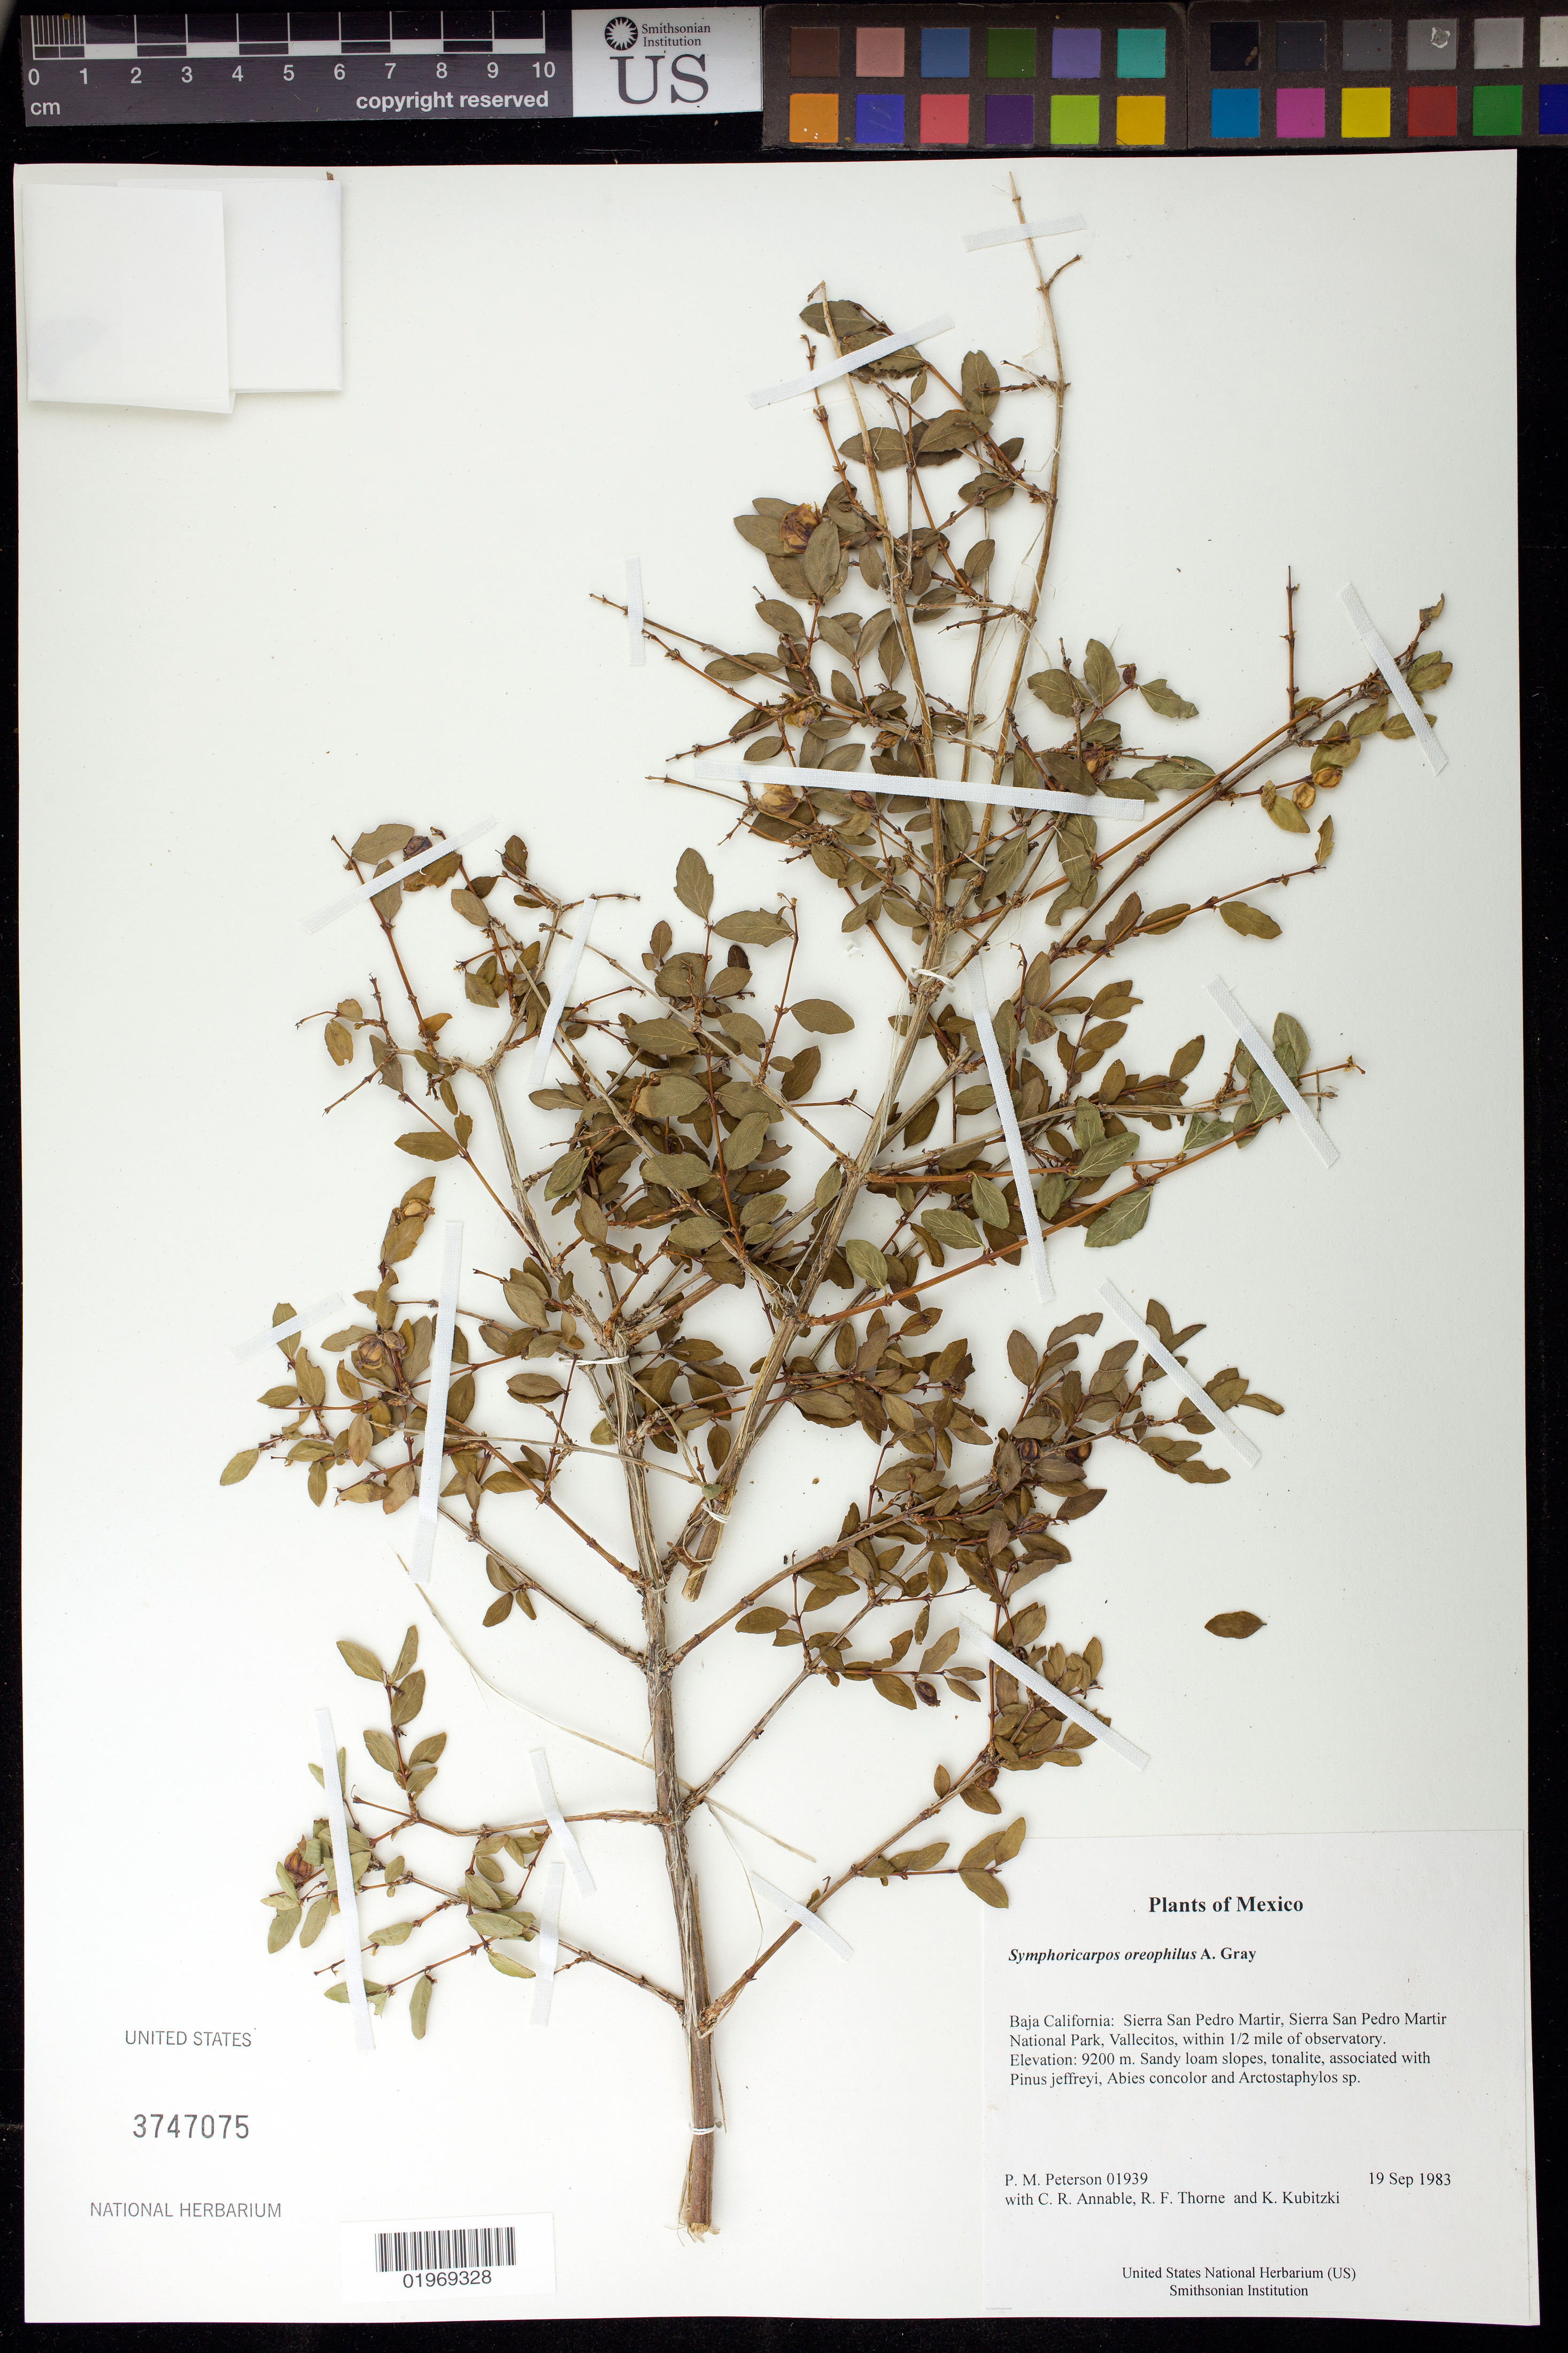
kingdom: Plantae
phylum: Tracheophyta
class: Magnoliopsida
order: Dipsacales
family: Caprifoliaceae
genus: Symphoricarpos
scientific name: Symphoricarpos oreophilus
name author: A. Gray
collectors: P. M. Peterson, C. R. Annable, R. F. Thorne & K. Kubitzki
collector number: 01939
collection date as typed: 19 Sep 1983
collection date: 1983-09-19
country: Mexico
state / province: Baja California Norte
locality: Sierra San Pedro Martir, Sierra San Pedro Martir National Park, Vallecitos, within 1/2 mile of observatory.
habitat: Sandy loam slopes, tonalite, associated with Pinus jeffreyi, Abies concolor and Arctostaphylos sp.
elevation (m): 9200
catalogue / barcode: US 3747075